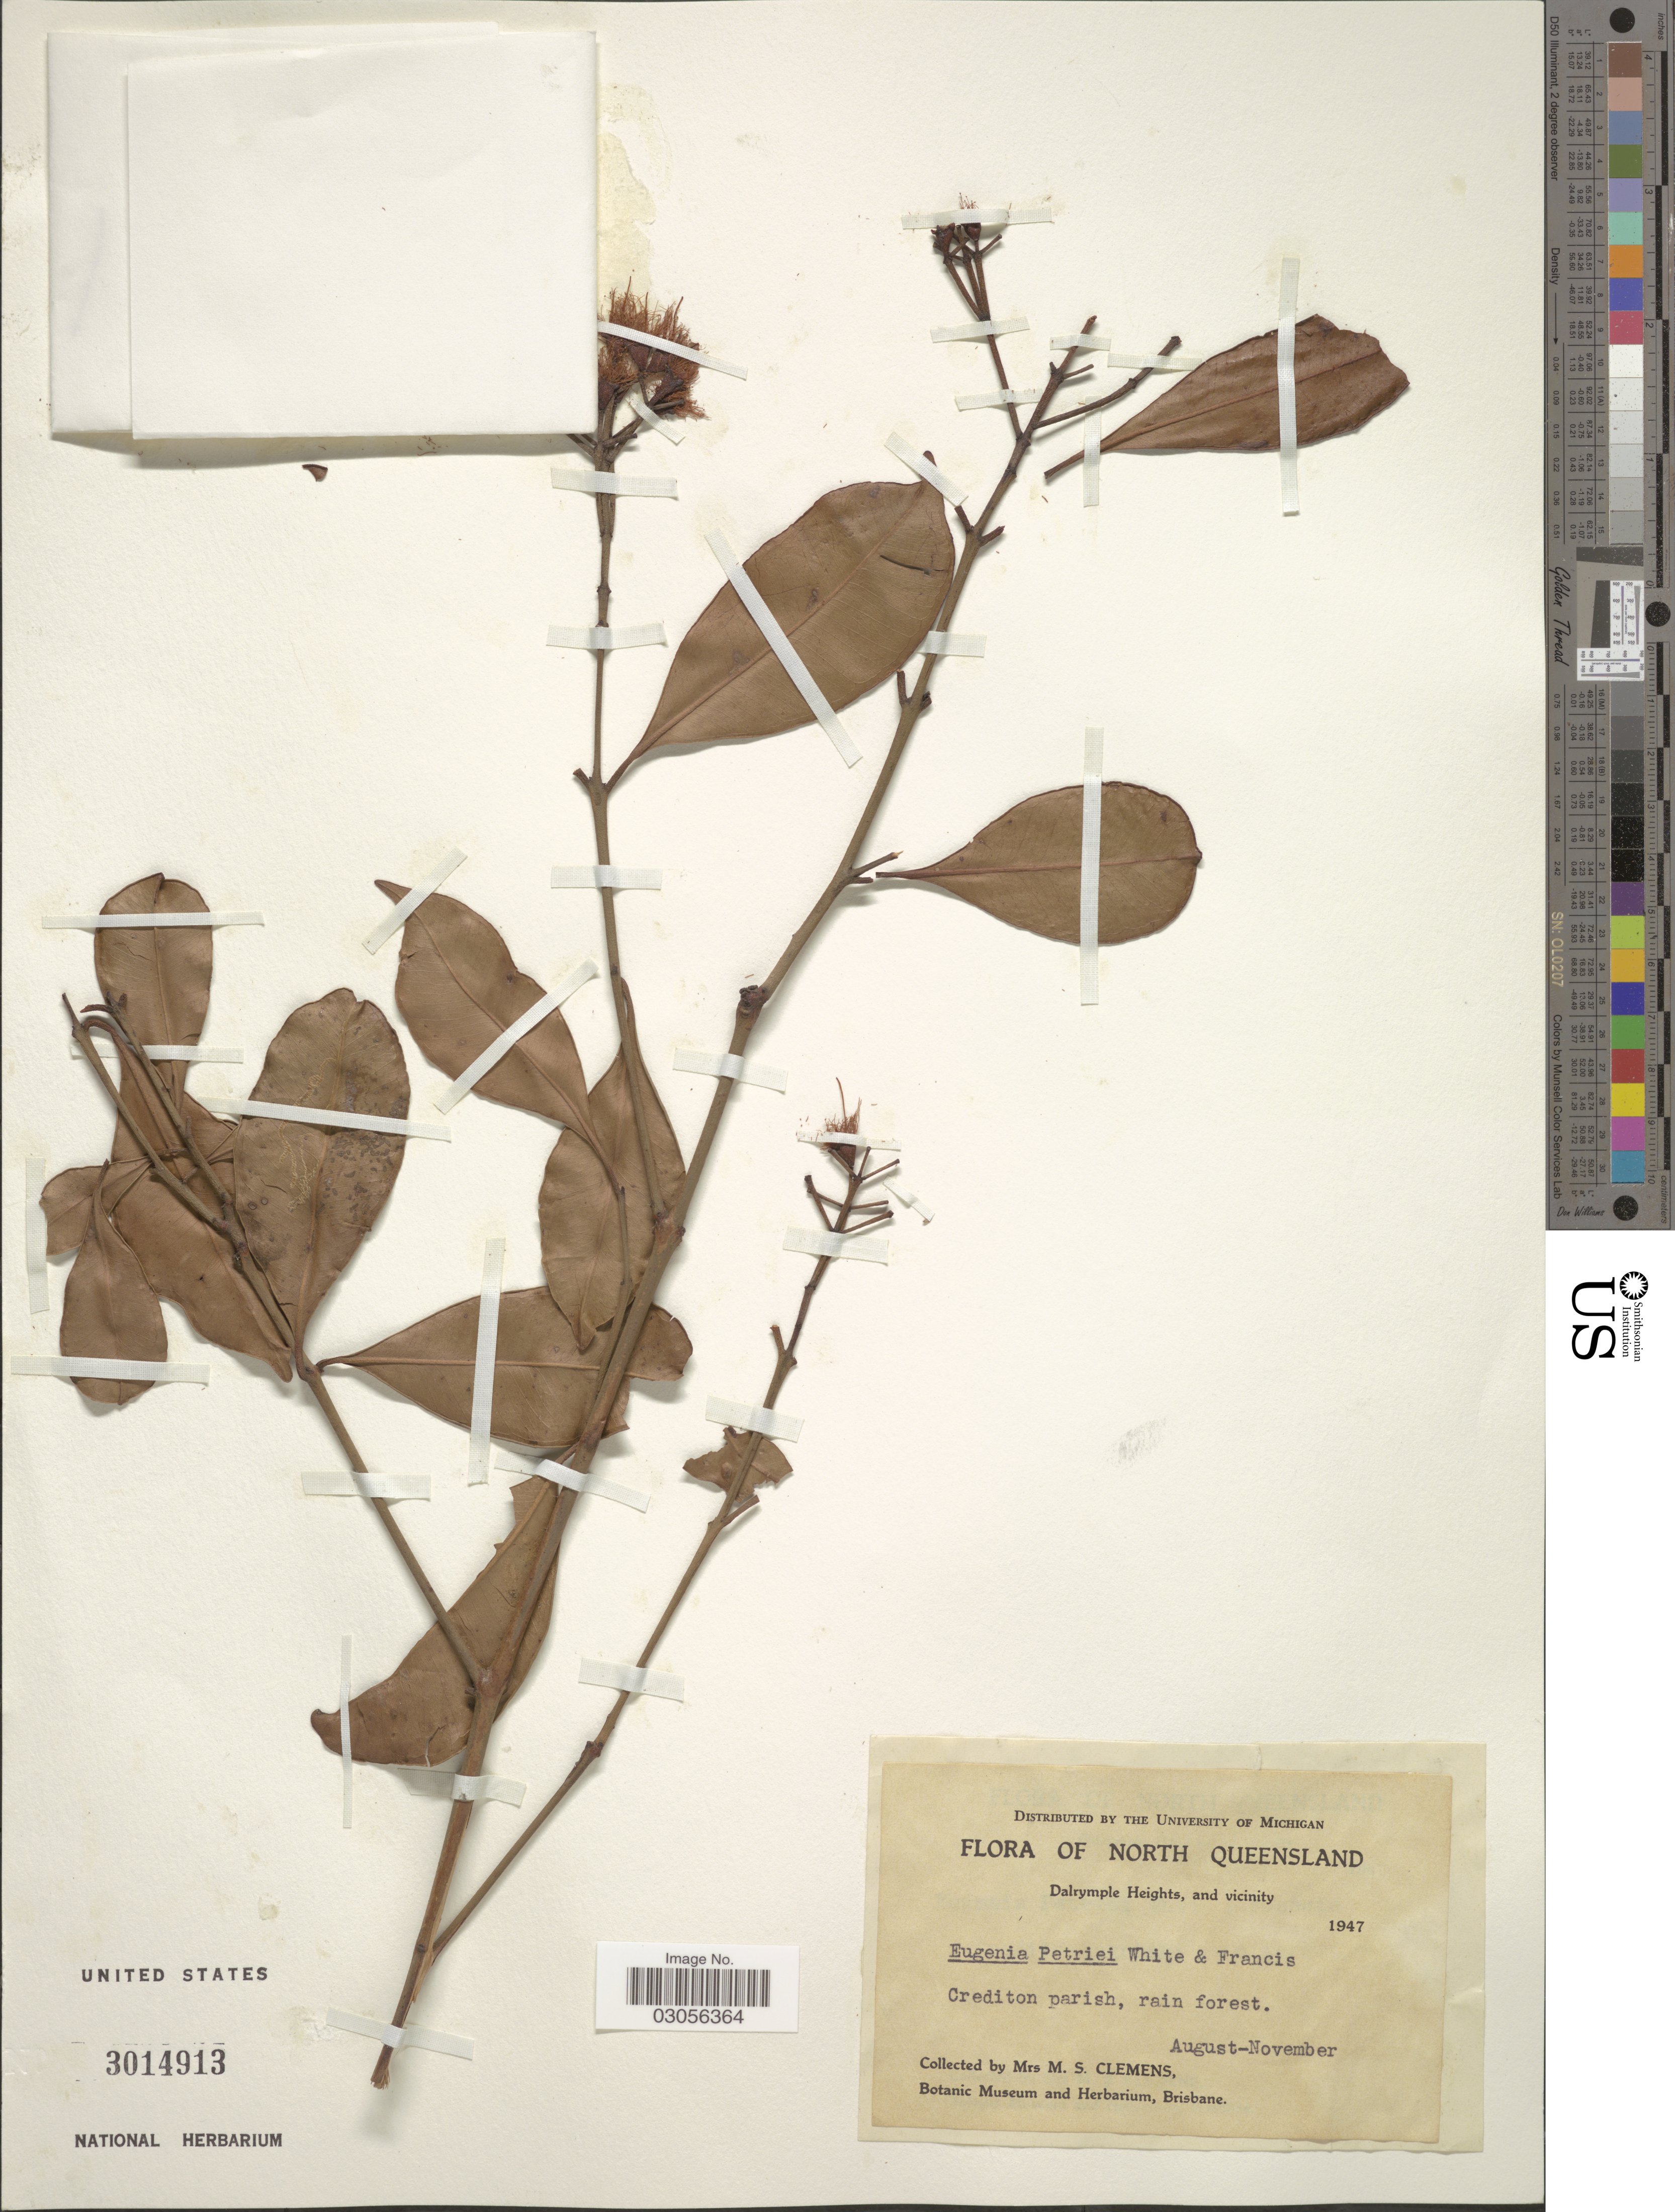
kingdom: Plantae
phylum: Tracheophyta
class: Magnoliopsida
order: Myrtales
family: Myrtaceae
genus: Syzygium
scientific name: Syzygium johnsonii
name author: (F. Muell.) B. Hyland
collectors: M. S. Clemens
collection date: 1947-08/1947-11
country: Australia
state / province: Queensland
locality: North Queensland. Dalrymple Heights, and vicinity. Crediton parish.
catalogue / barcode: US 3014913